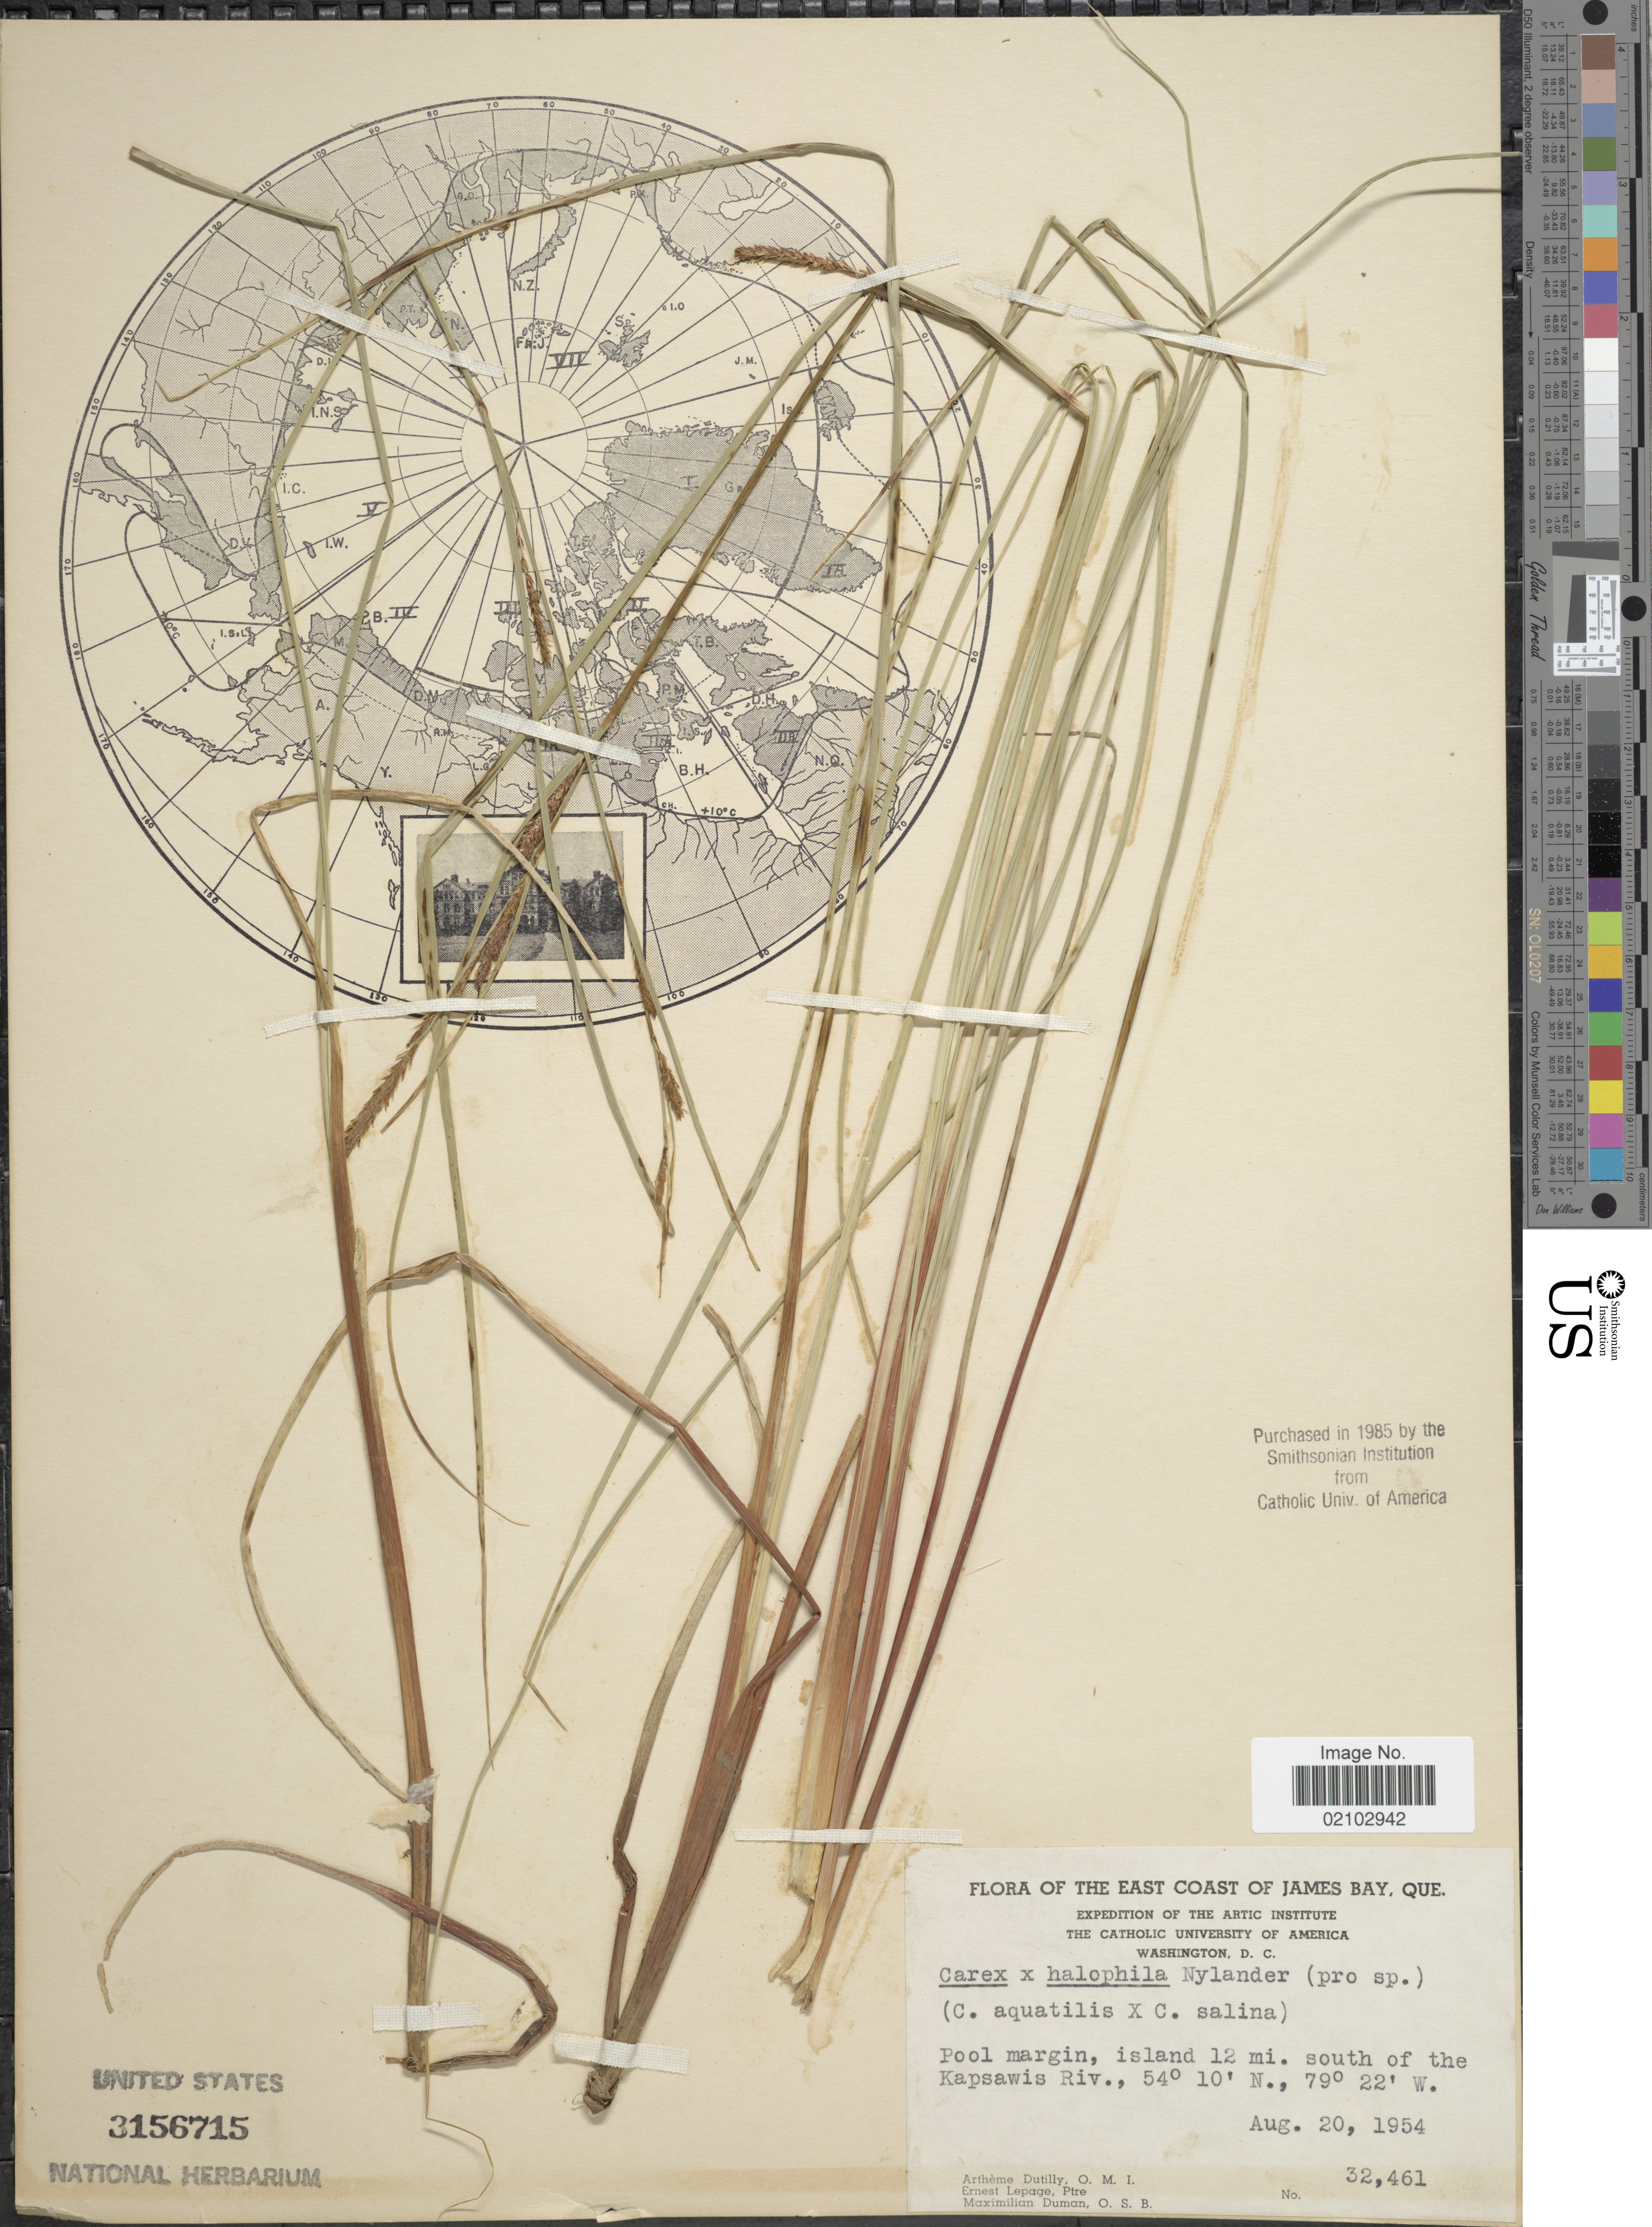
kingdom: Plantae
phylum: Tracheophyta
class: Liliopsida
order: Poales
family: Cyperaceae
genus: Carex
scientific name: Carex aquatilis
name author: Wahlenb.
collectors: A. Dutilly, E. Lepage & M. Duman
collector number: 32461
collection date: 1954-08-20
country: Canada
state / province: Quebec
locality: The East Coast of James Bay, Pool margin, island 12 mi. south of the Kapsawis Riv.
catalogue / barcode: US 3156715